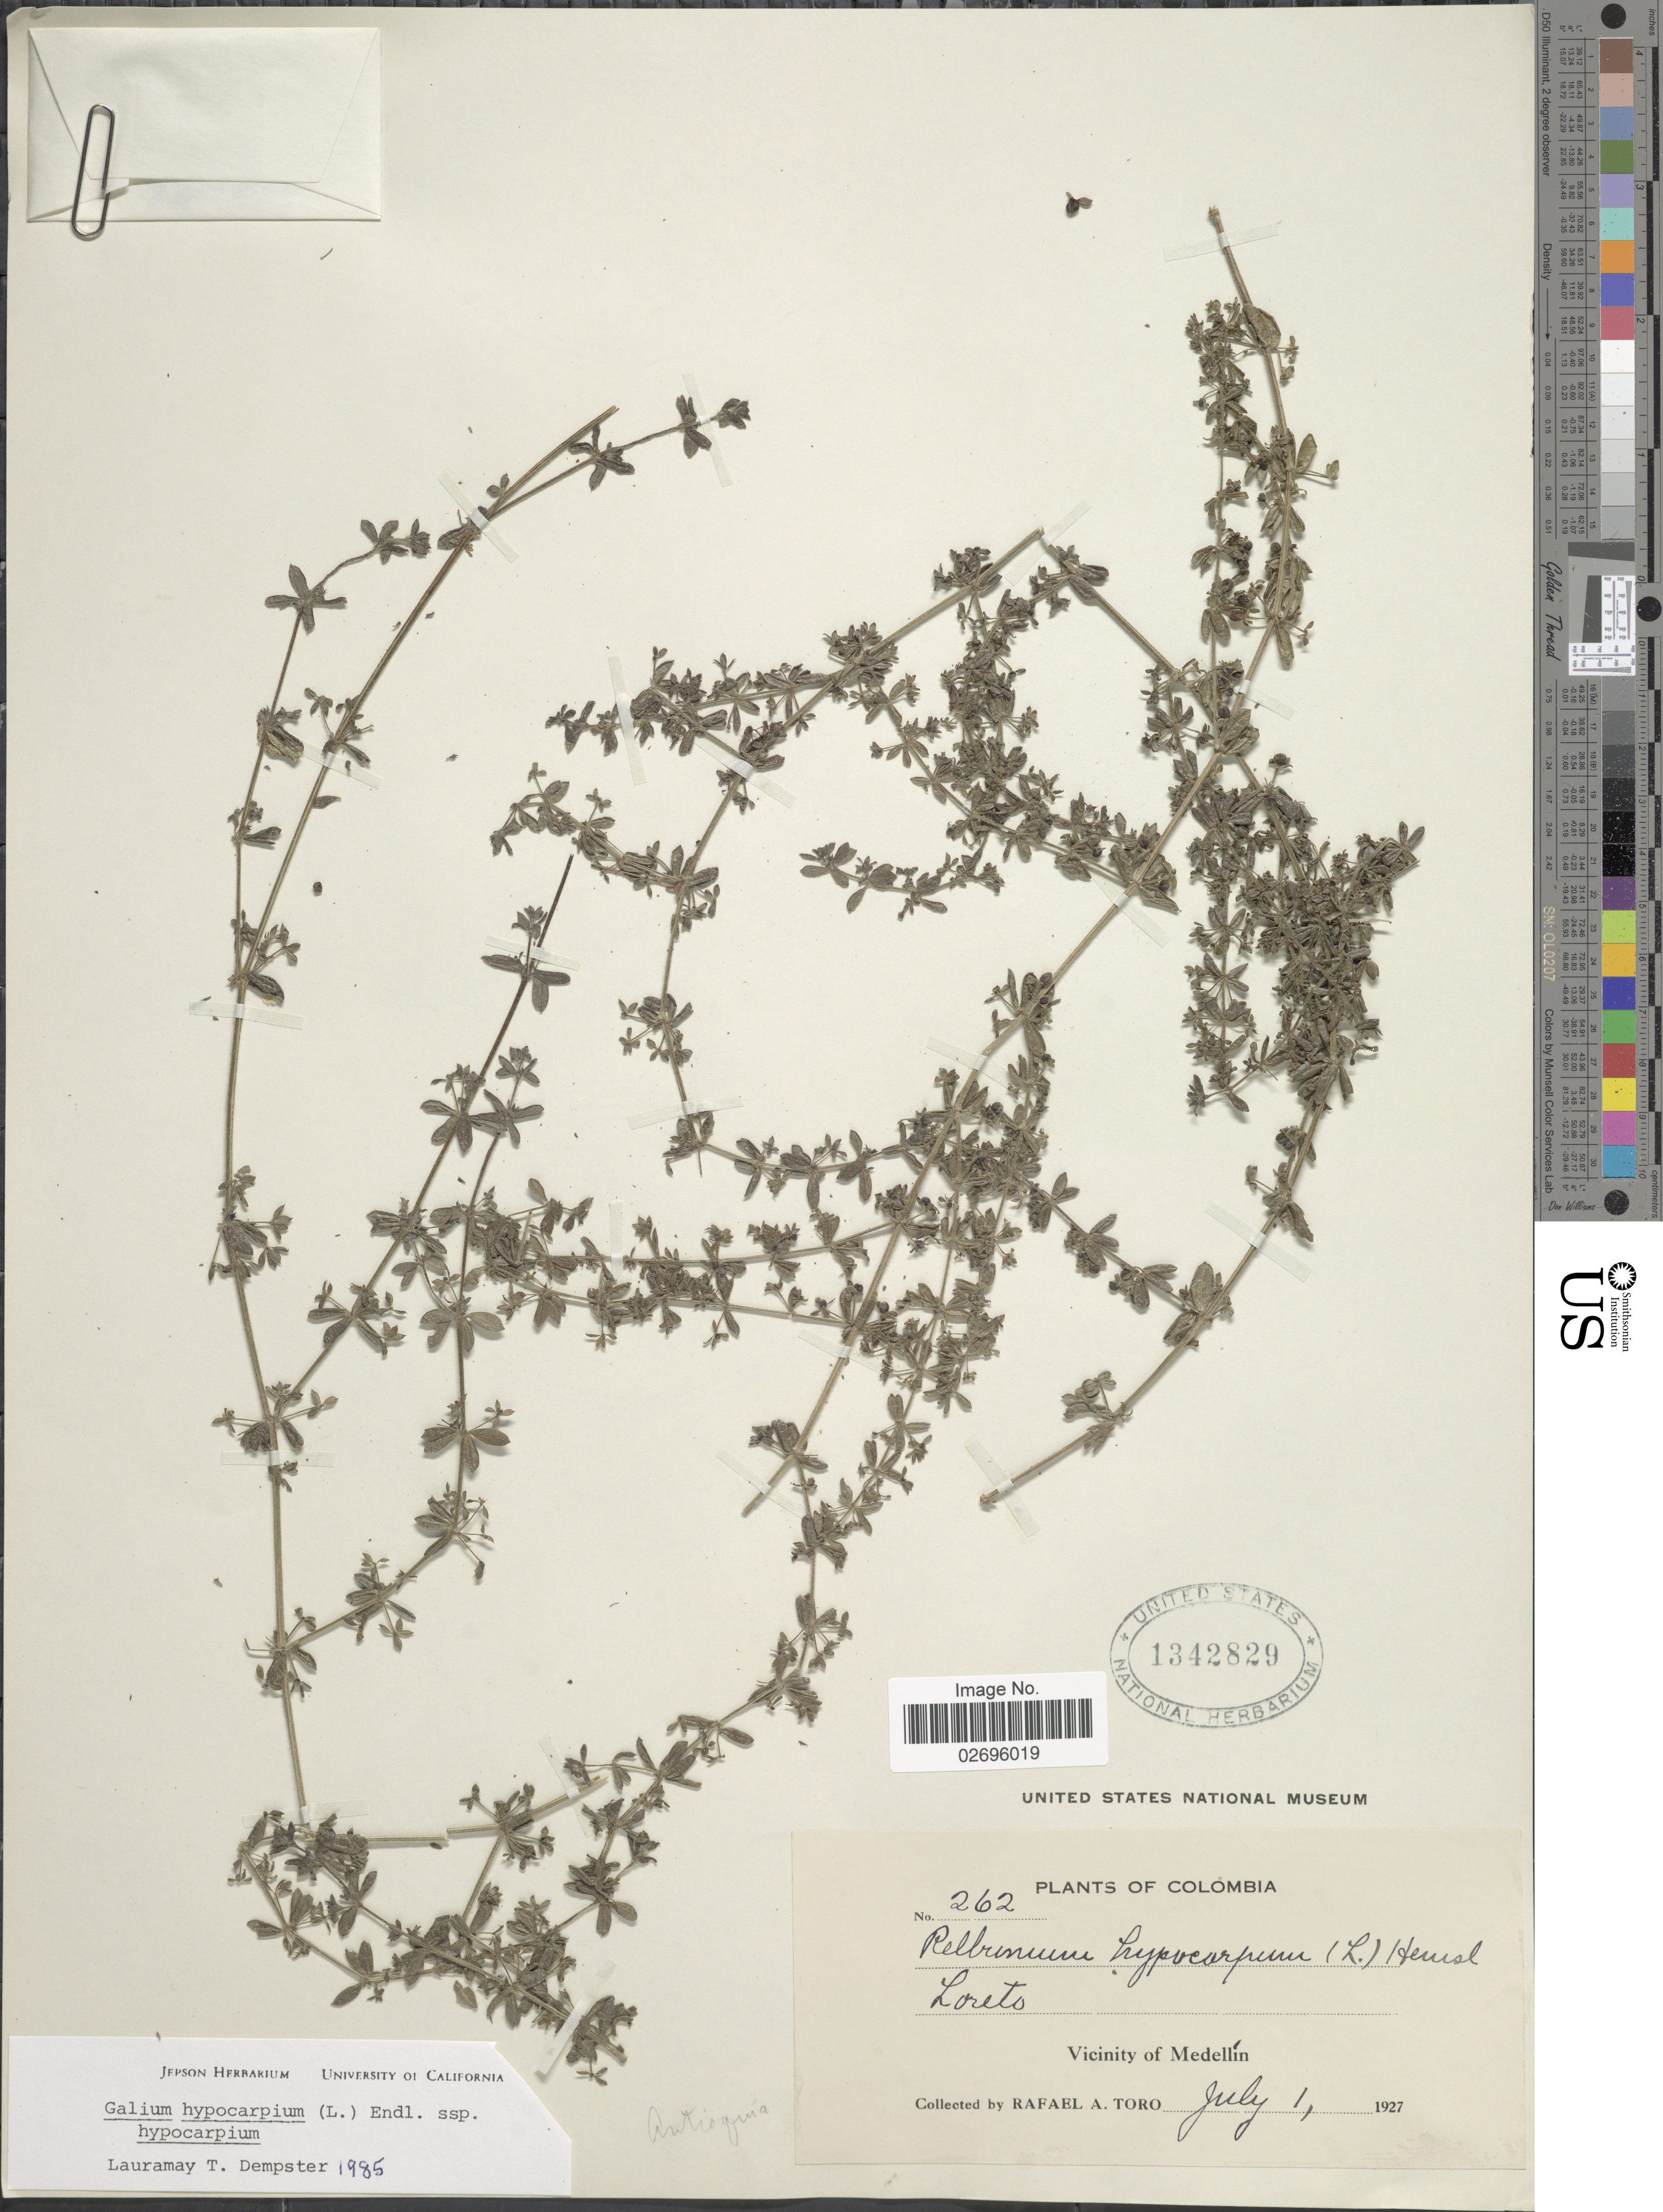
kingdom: Plantae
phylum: Tracheophyta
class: Magnoliopsida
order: Gentianales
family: Rubiaceae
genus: Galium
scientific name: Galium hypocarpium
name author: (L.) Endl. ex Griseb.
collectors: R. A. Toro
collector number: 262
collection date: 1927-07-01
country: Colombia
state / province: Antioquia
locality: Loreto, Vicinity of Medellín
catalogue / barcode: US 1342829